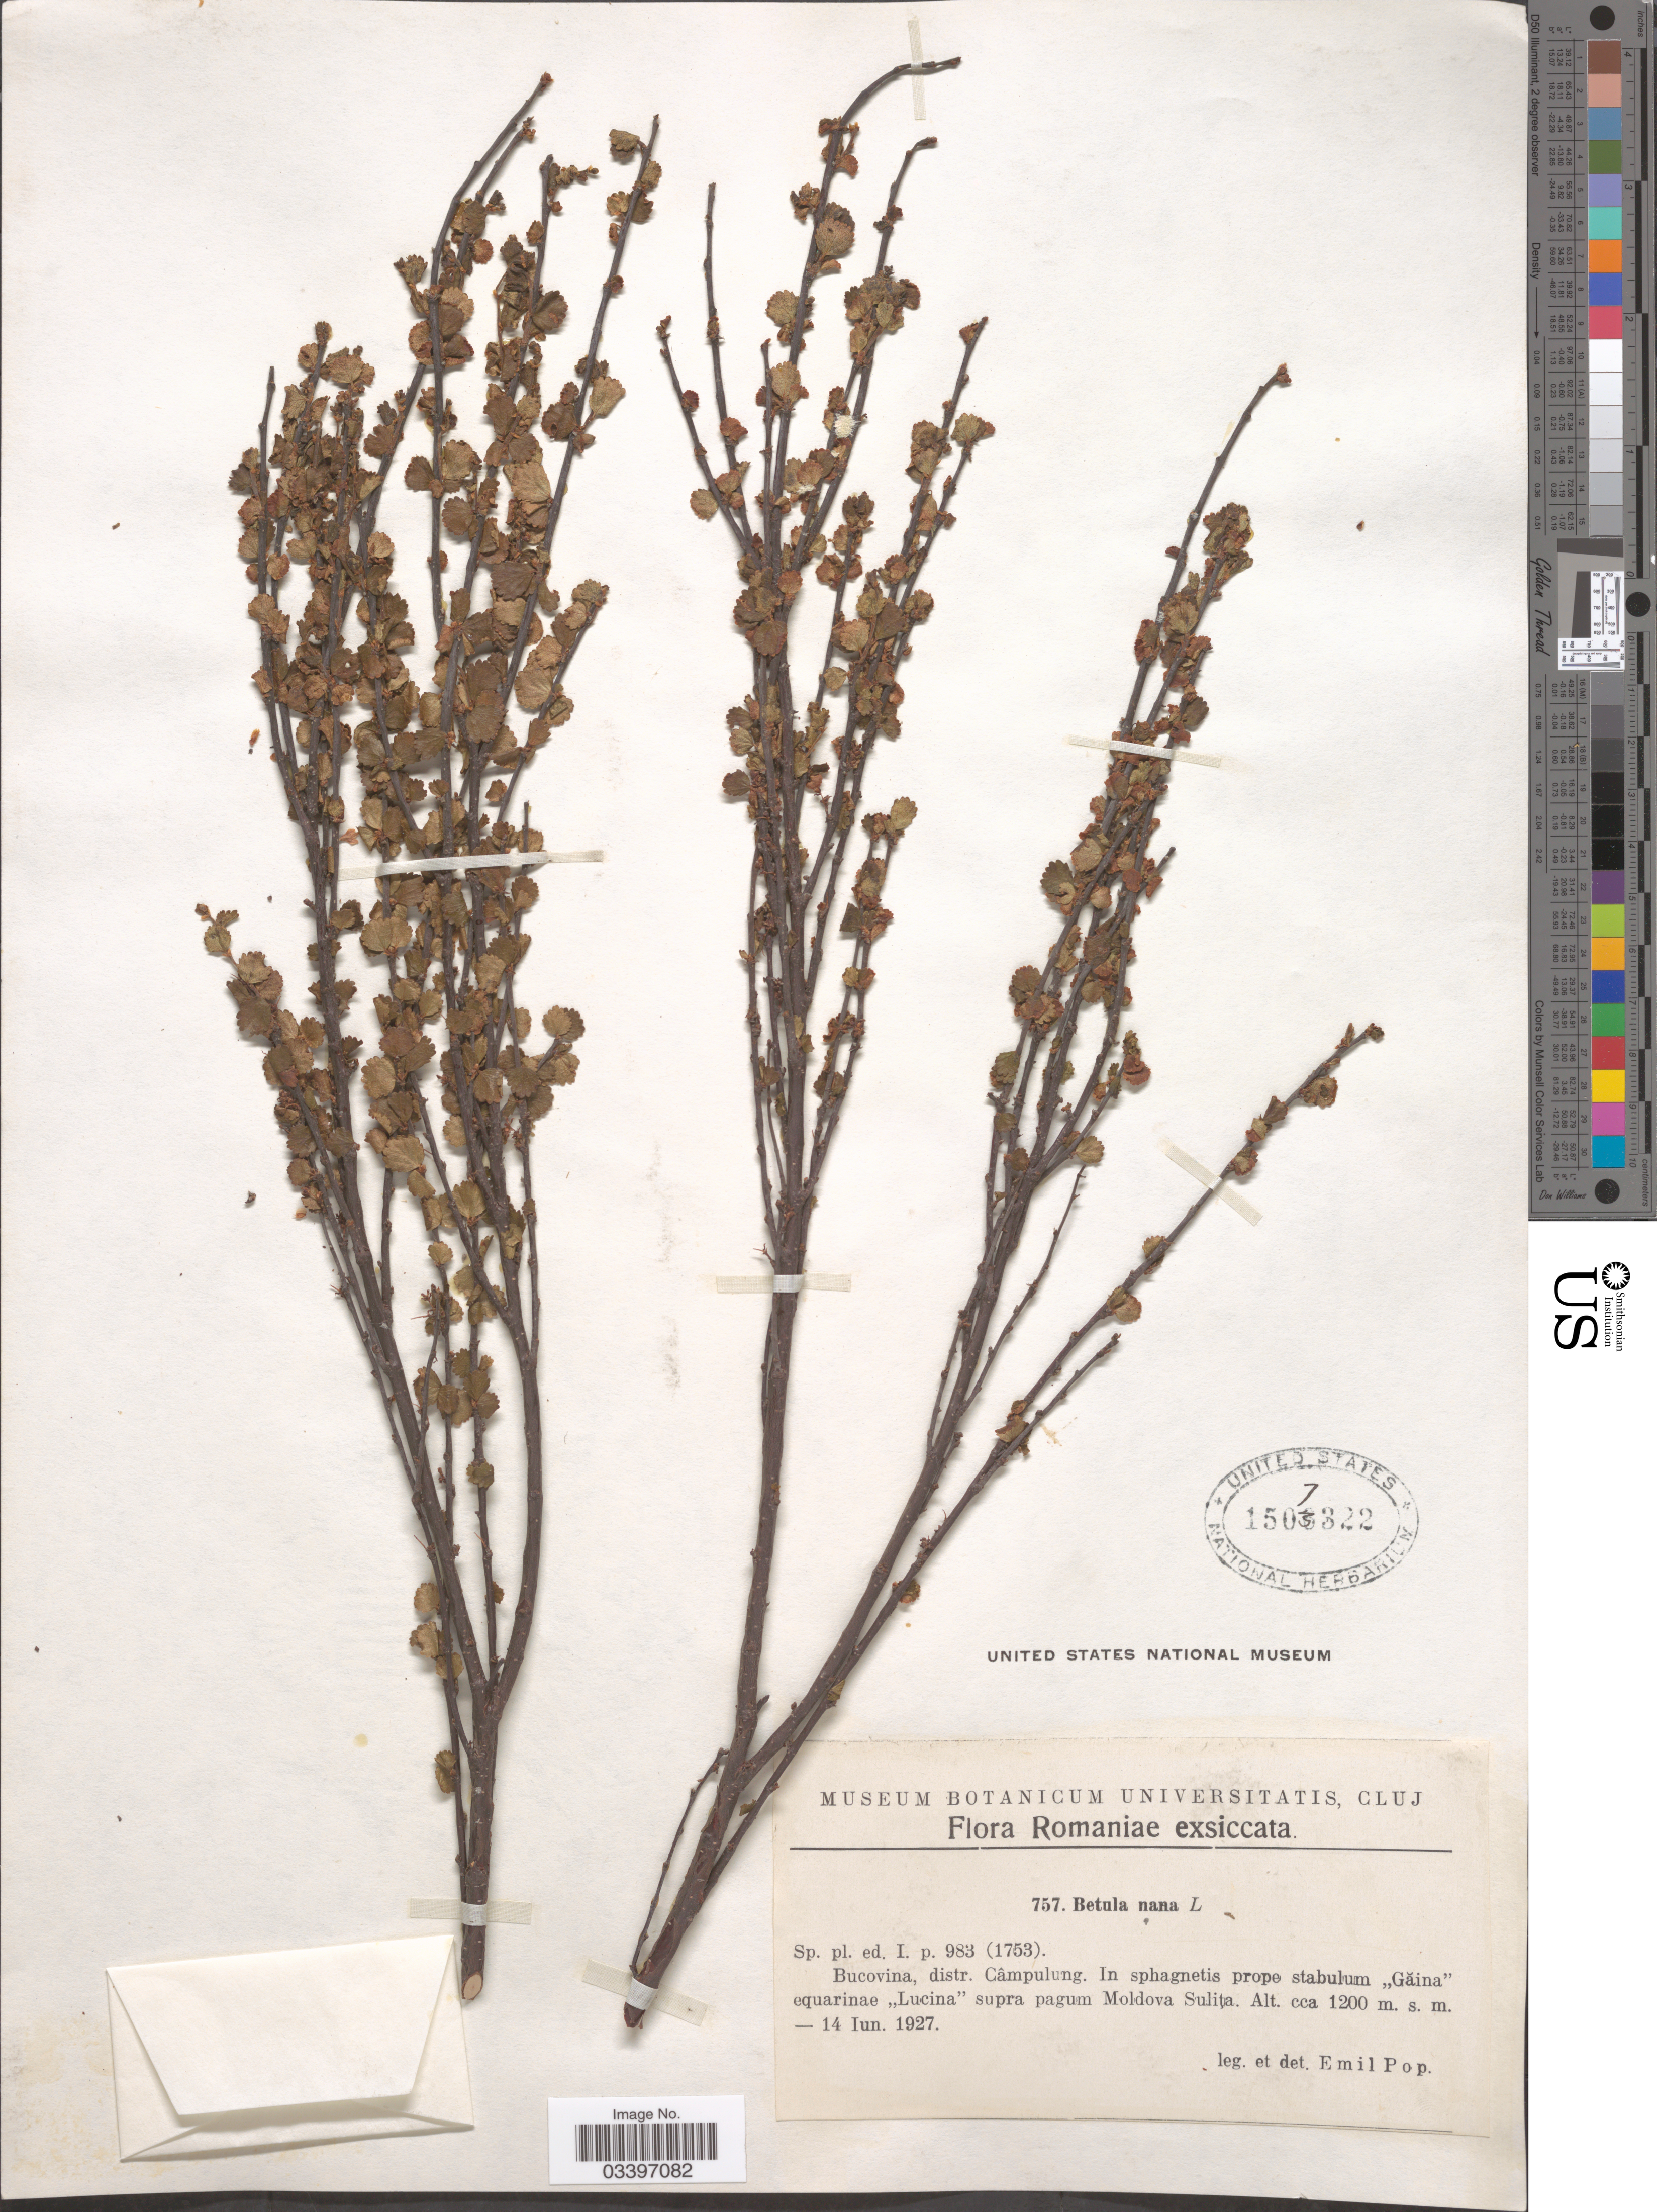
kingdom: Plantae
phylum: Tracheophyta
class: Magnoliopsida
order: Fagales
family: Betulaceae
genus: Betula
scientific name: Betula nana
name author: L.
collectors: E. Pop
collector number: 757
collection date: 1927-06-14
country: Romania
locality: Romaniae. Bucovina, distr. Câmpulung. In sphagnetis prope stabulum "Găina" equarinae "Lucina" supra pagum Moldova Suliţa.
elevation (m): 1200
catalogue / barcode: US 1507322